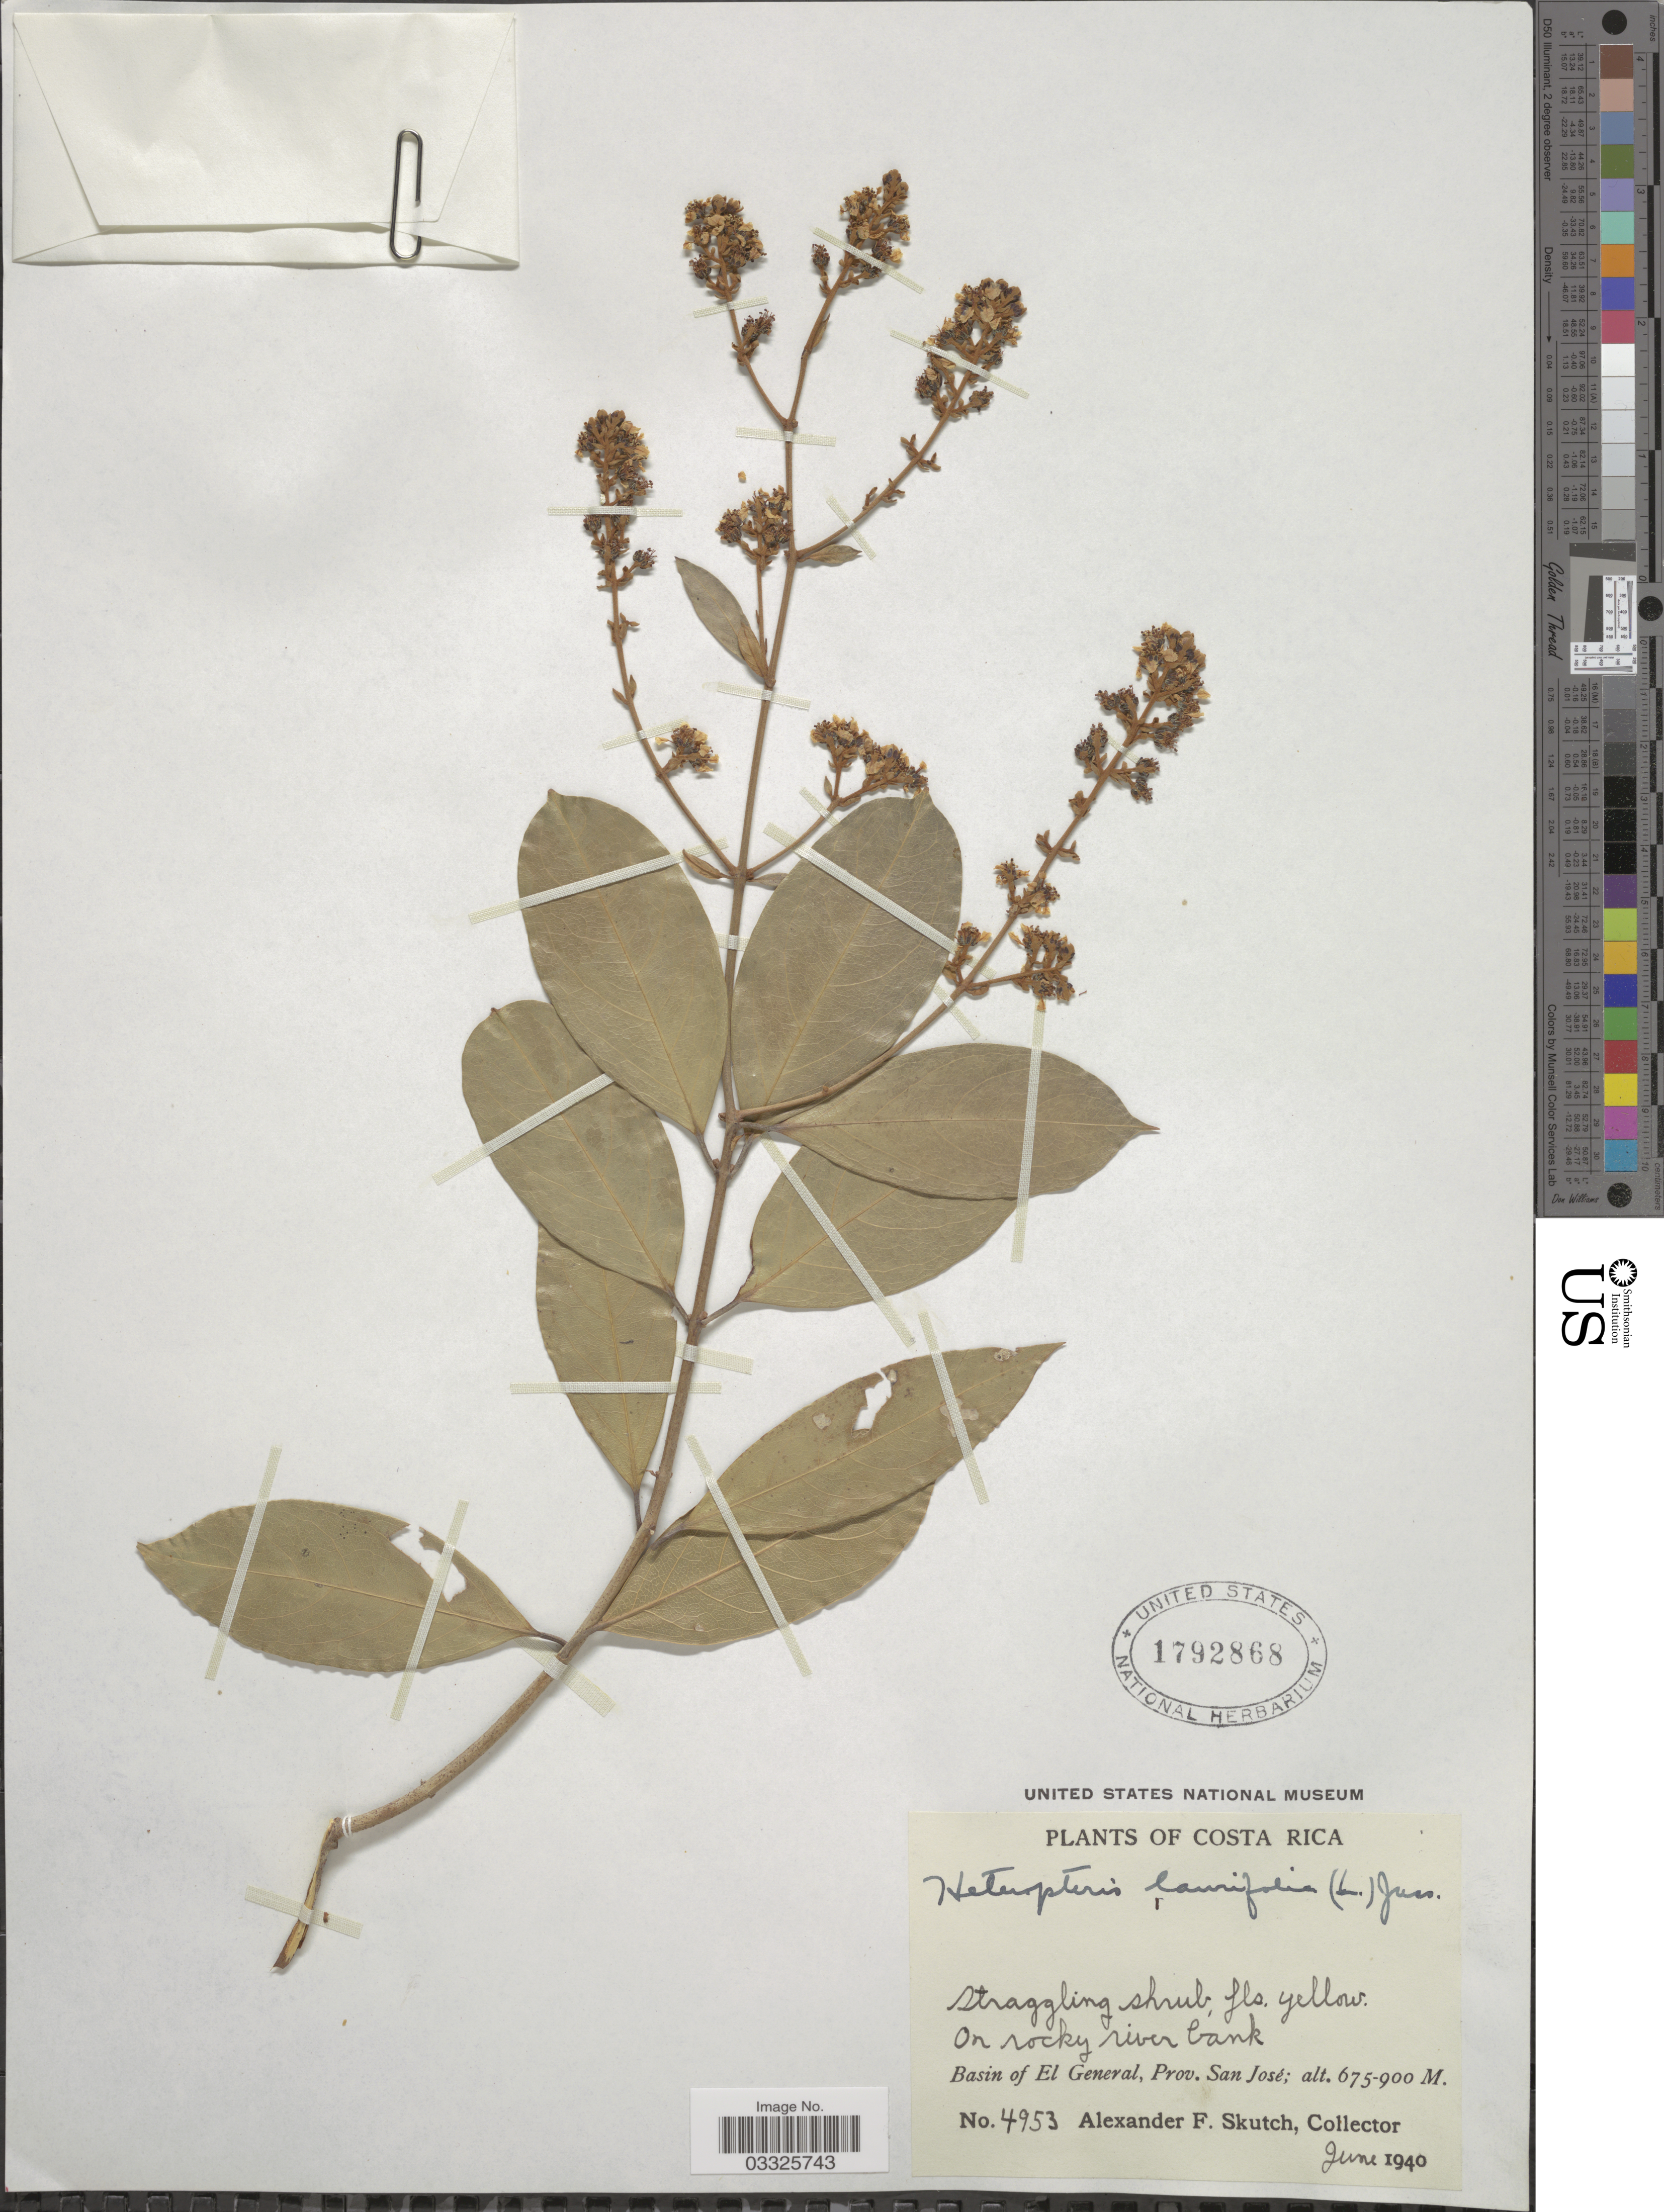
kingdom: Plantae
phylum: Tracheophyta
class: Magnoliopsida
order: Malpighiales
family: Malpighiaceae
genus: Heteropterys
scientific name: Heteropterys laurifolia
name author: (L.) A. Juss.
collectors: A. F. Skutch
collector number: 4953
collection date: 1940-06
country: Costa Rica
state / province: San José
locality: Basin of El General.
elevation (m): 675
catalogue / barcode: US 1792868